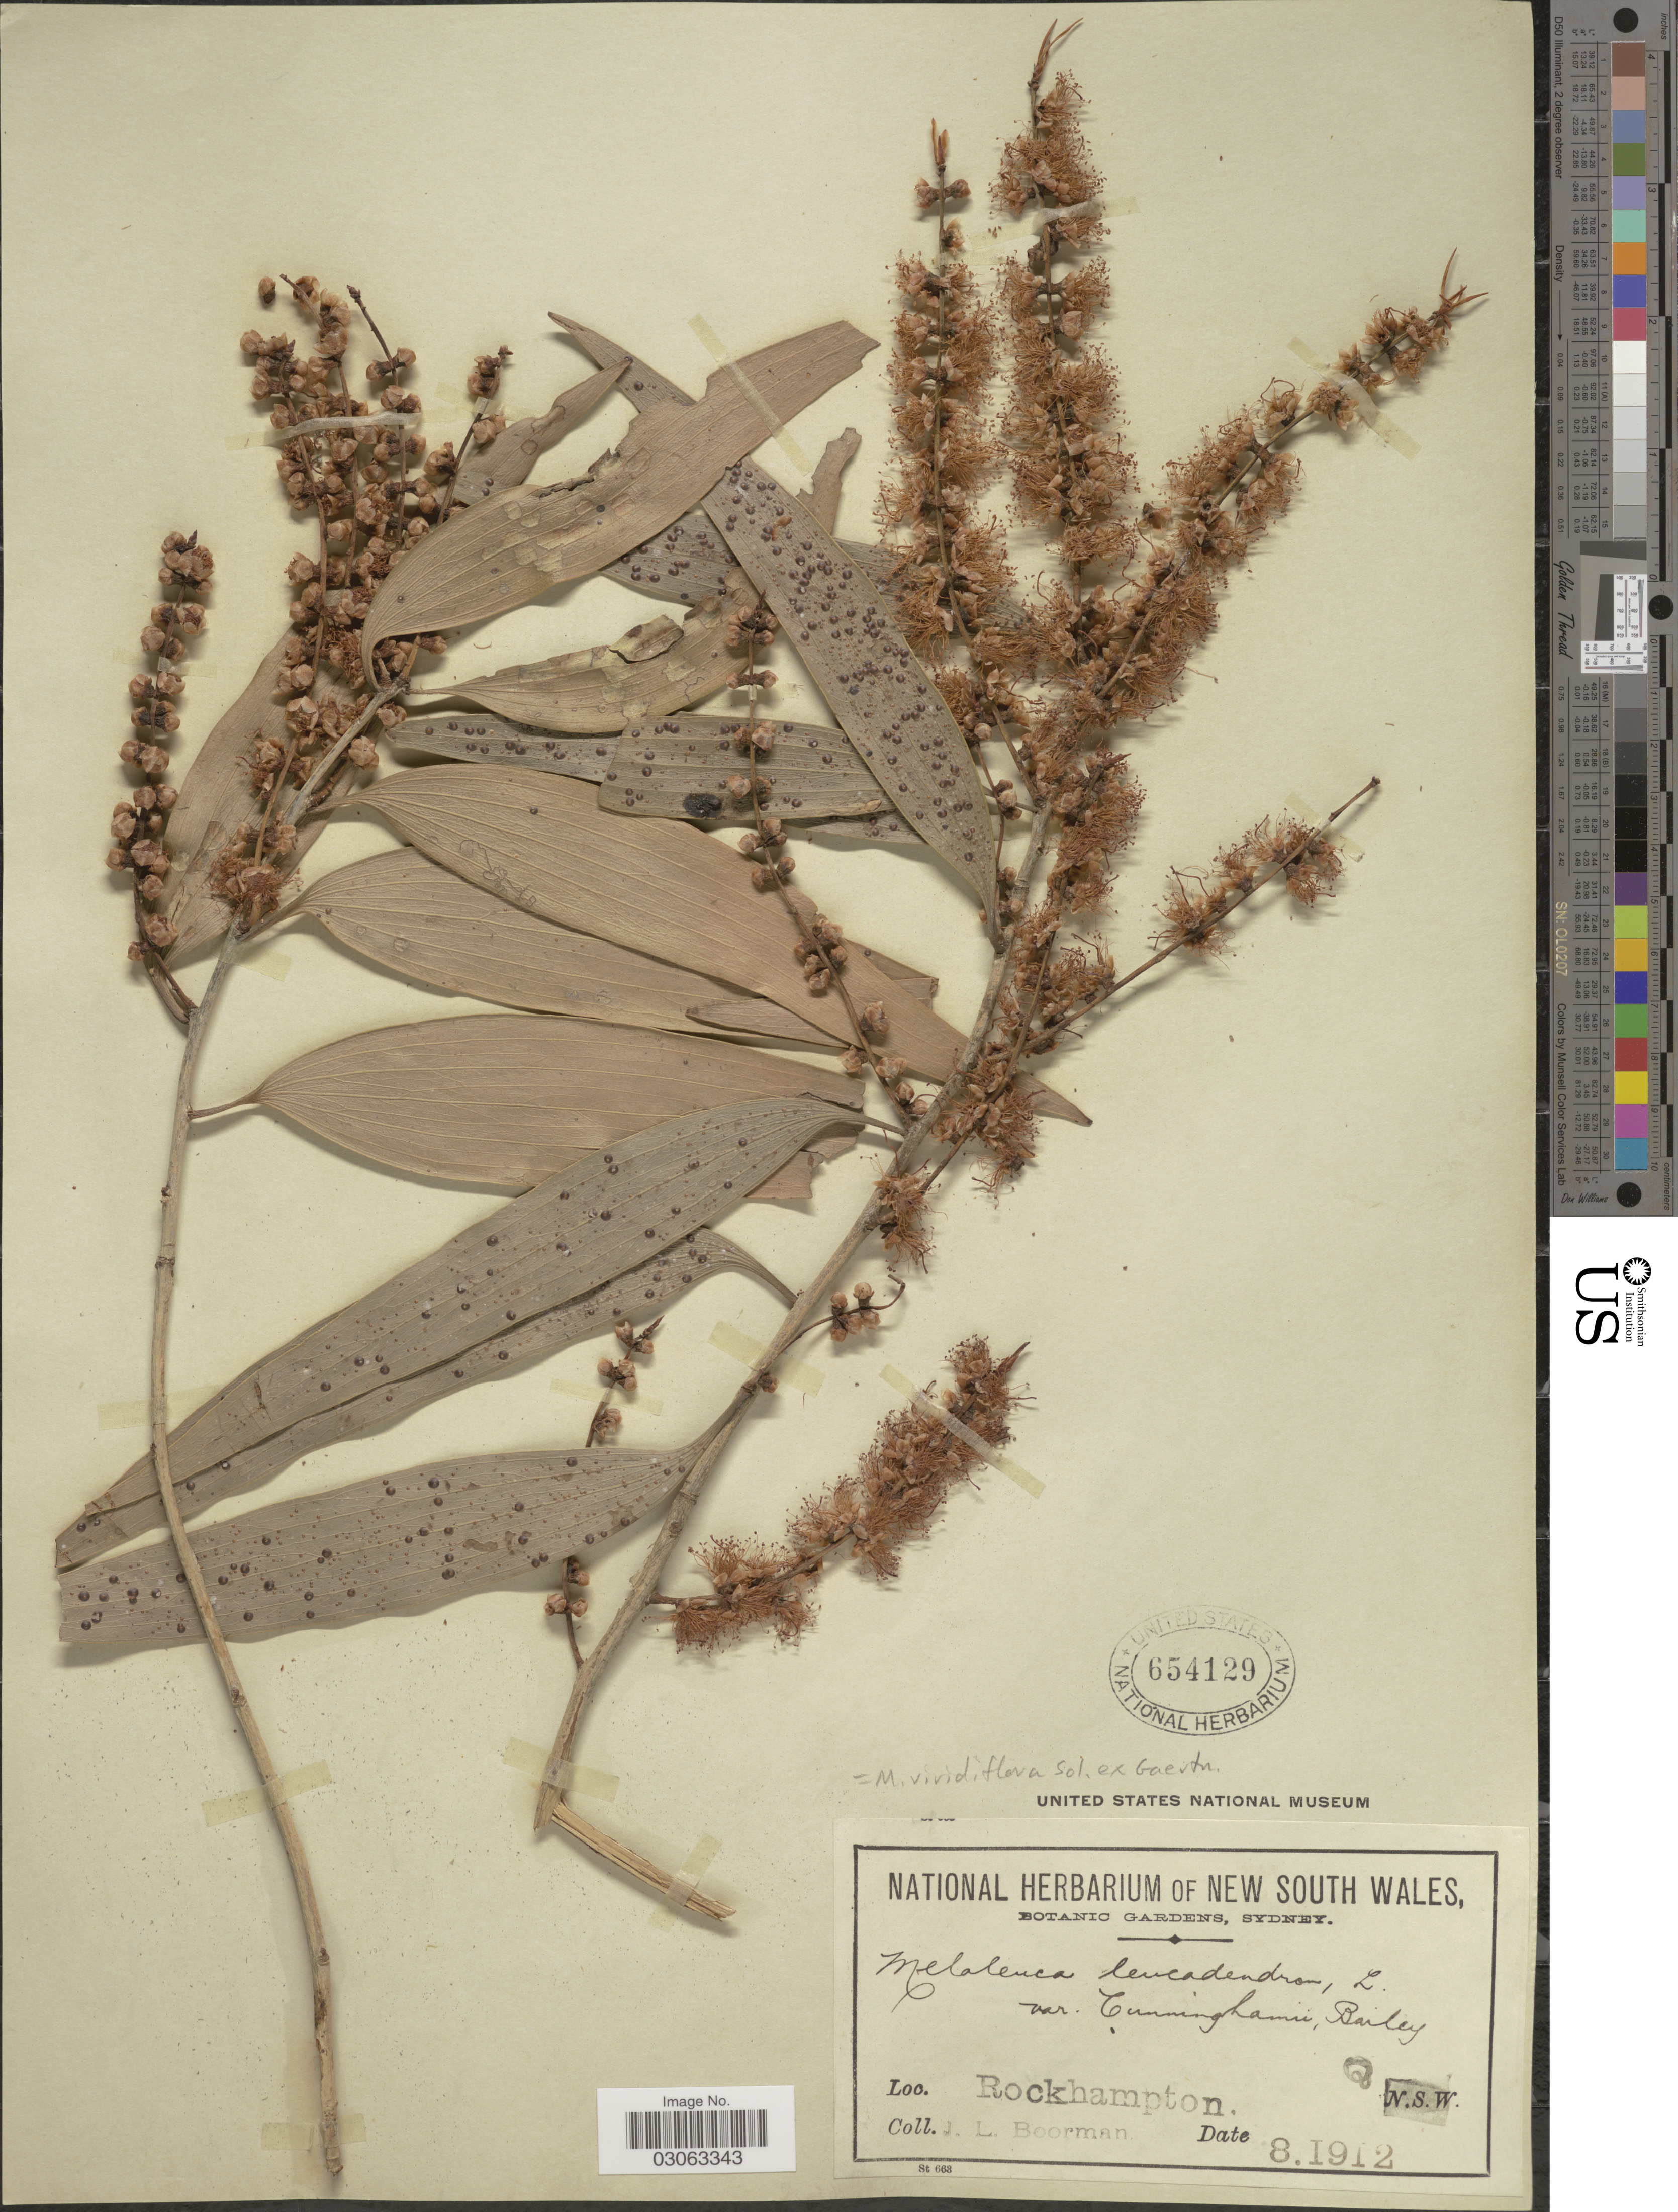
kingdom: Plantae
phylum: Tracheophyta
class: Magnoliopsida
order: Myrtales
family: Myrtaceae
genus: Melaleuca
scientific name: Melaleuca viridiflora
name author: Sol. ex Gaertn.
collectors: J. Boorman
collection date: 1912-08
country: Australia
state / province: Queensland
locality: Rockhampton. Q.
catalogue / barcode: US 654129